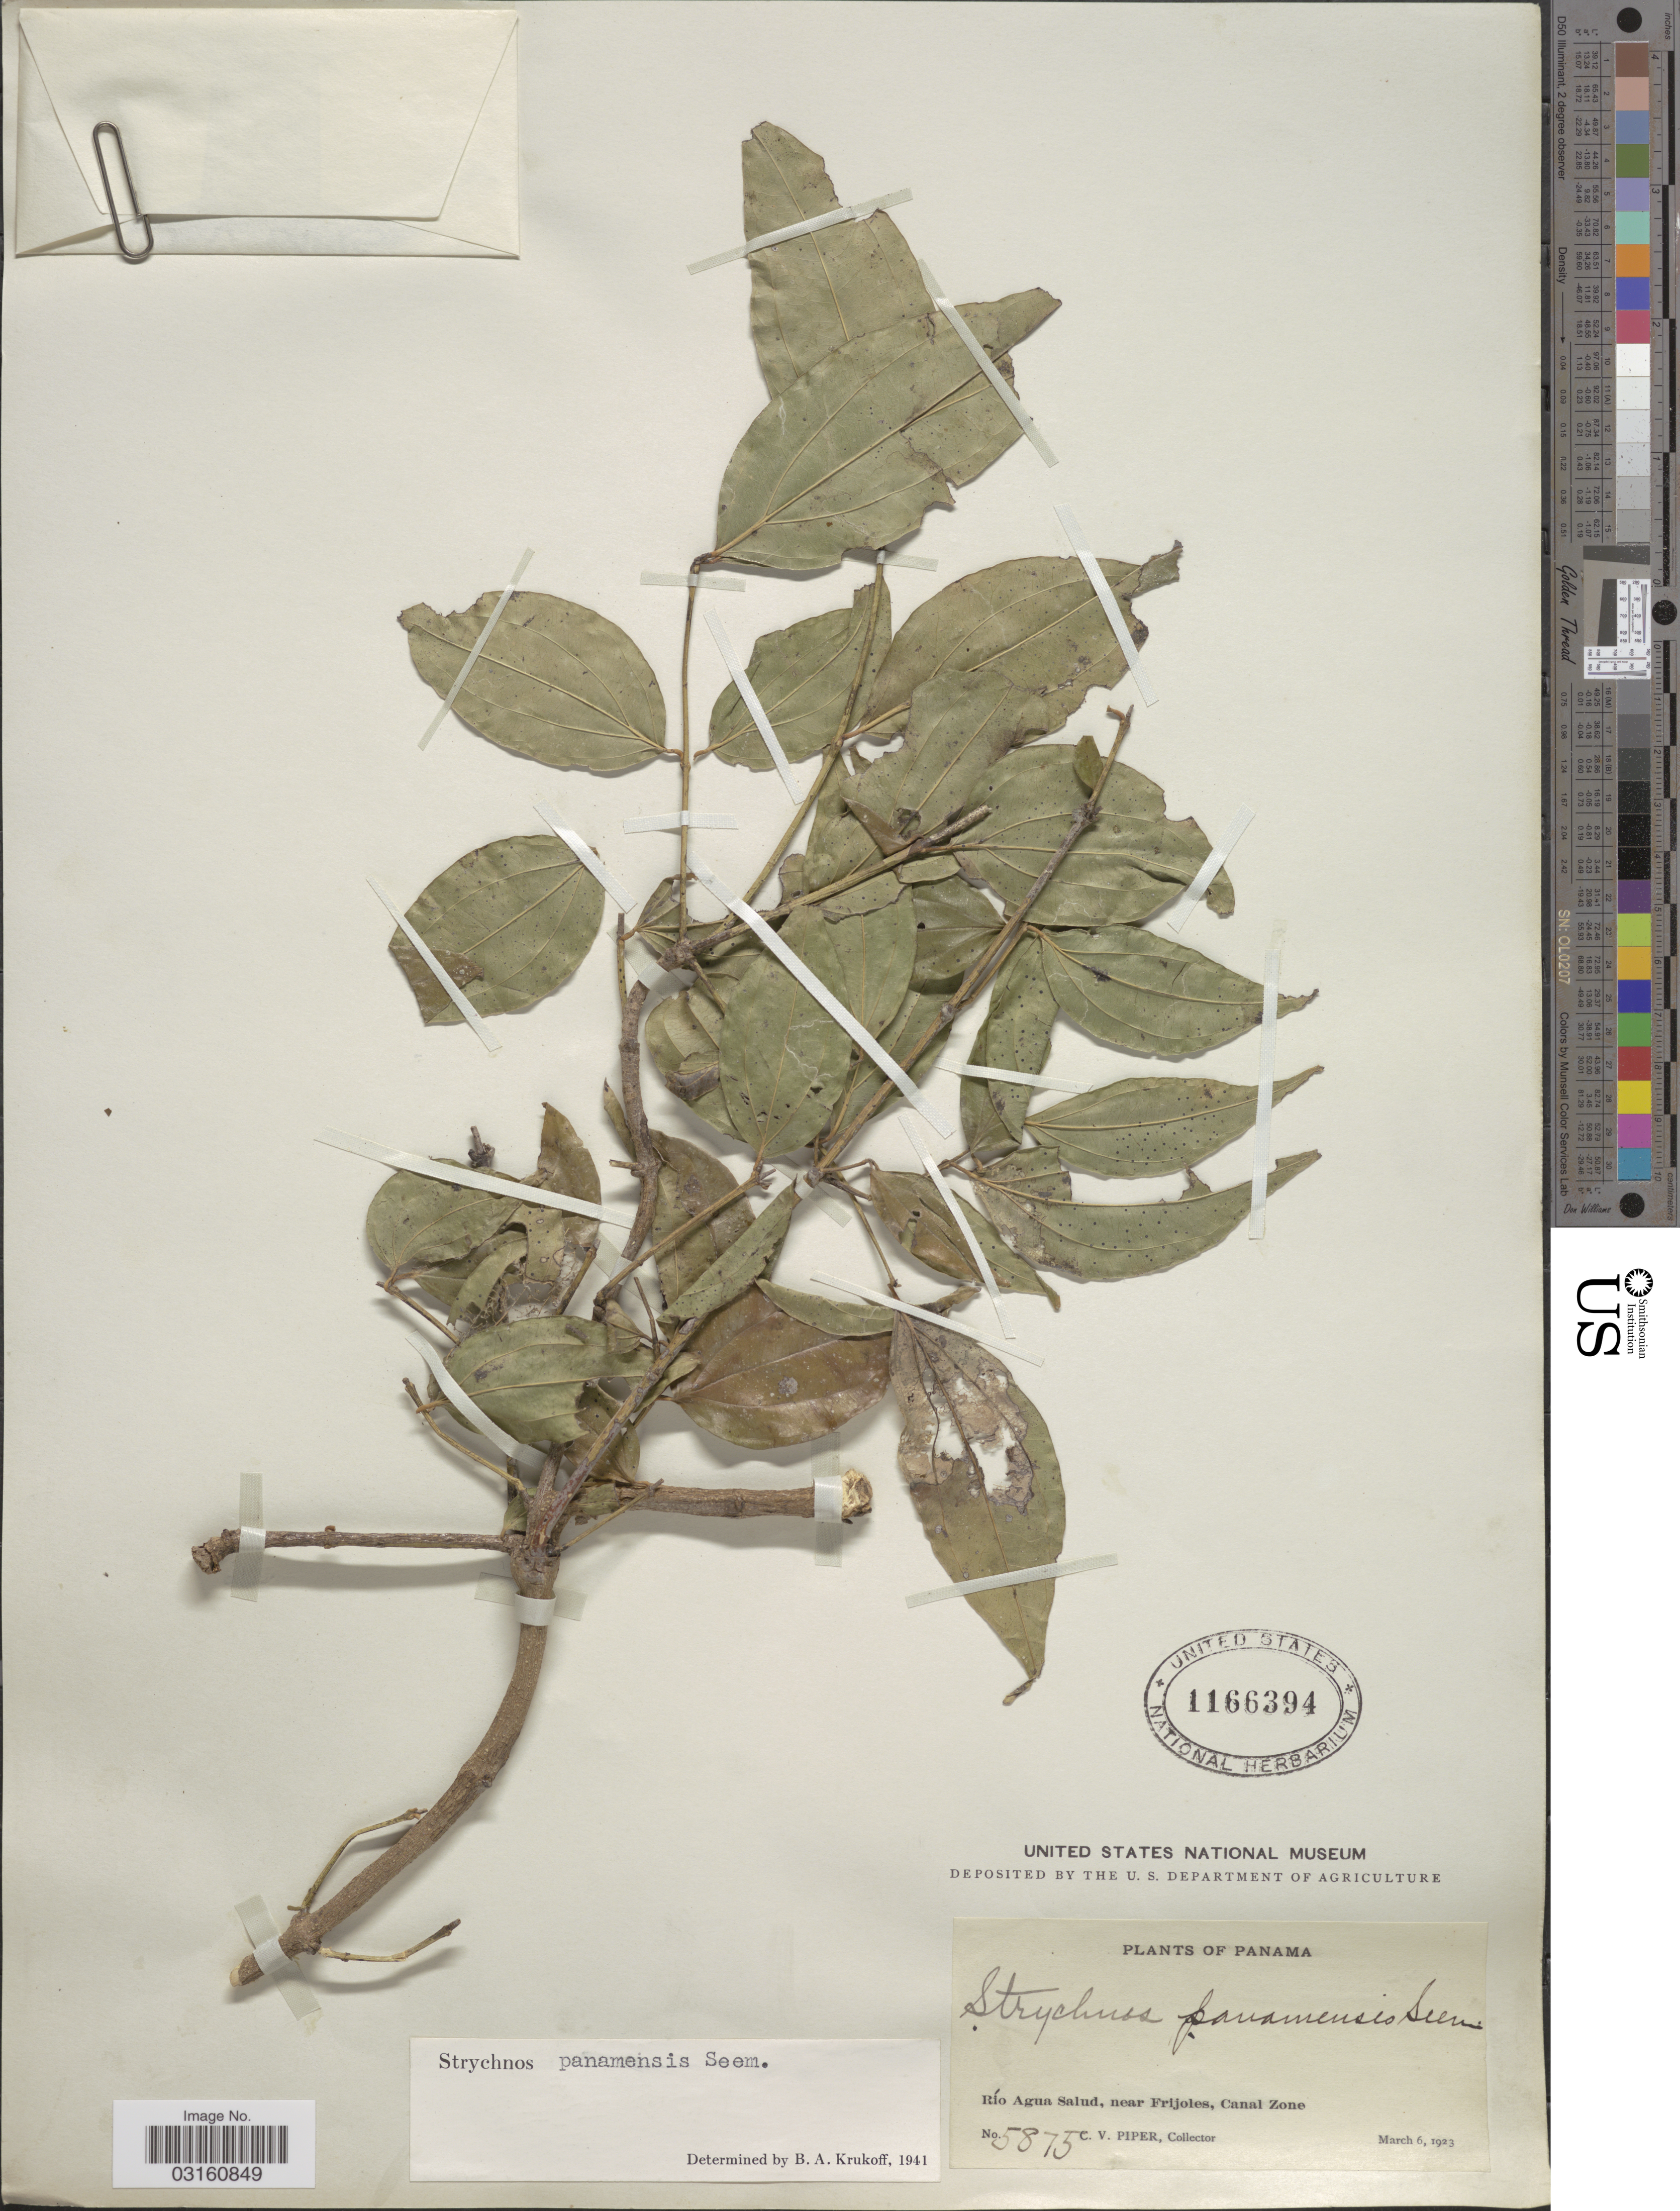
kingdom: Plantae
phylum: Tracheophyta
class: Magnoliopsida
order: Gentianales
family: Loganiaceae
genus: Strychnos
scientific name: Strychnos panamensis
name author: Seem.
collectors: C. V. Piper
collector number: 5875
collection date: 1923-03-06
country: Panama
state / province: Colón / Panamá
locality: Río Agua Salud, near Frijoles, Canal Zone.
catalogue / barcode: US 1166394